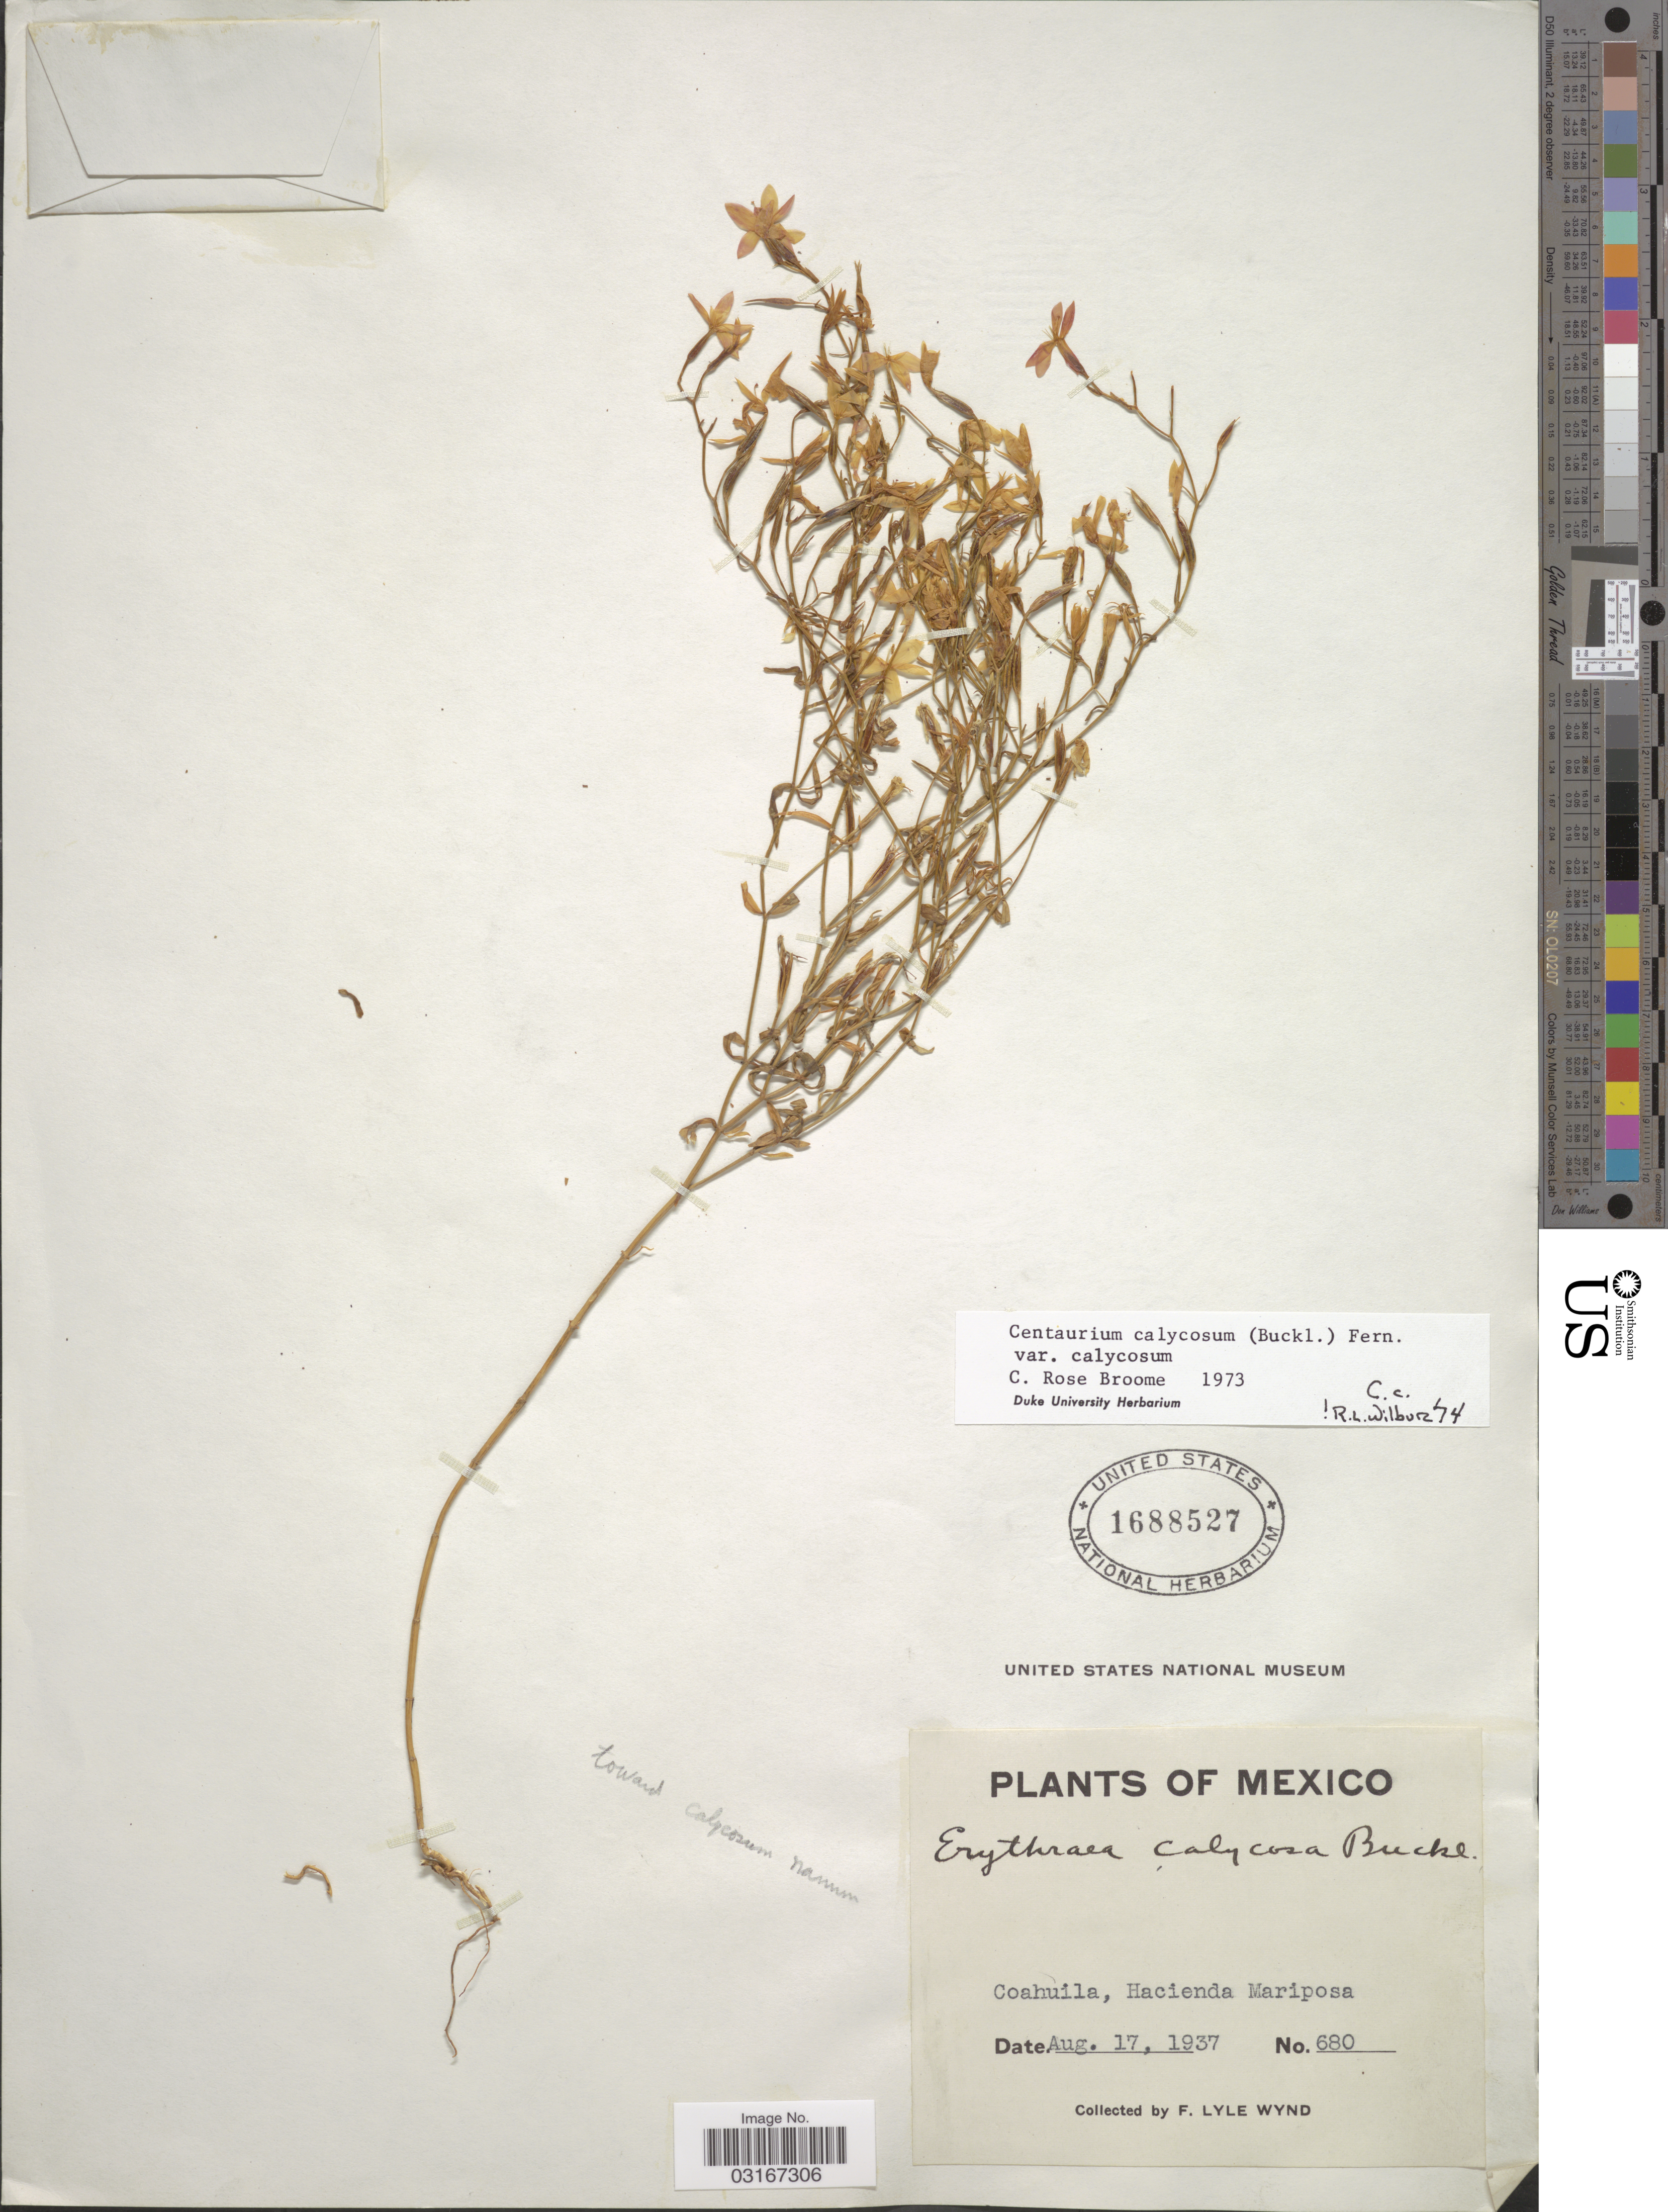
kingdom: Plantae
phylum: Tracheophyta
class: Magnoliopsida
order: Gentianales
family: Gentianaceae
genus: Centaurium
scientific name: Centaurium calycosum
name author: (Buckley) Buckley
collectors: F. L. Wynd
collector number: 680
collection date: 1937-08-17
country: Mexico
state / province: Coahuila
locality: Hacienda Mariposa.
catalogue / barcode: US 1688527